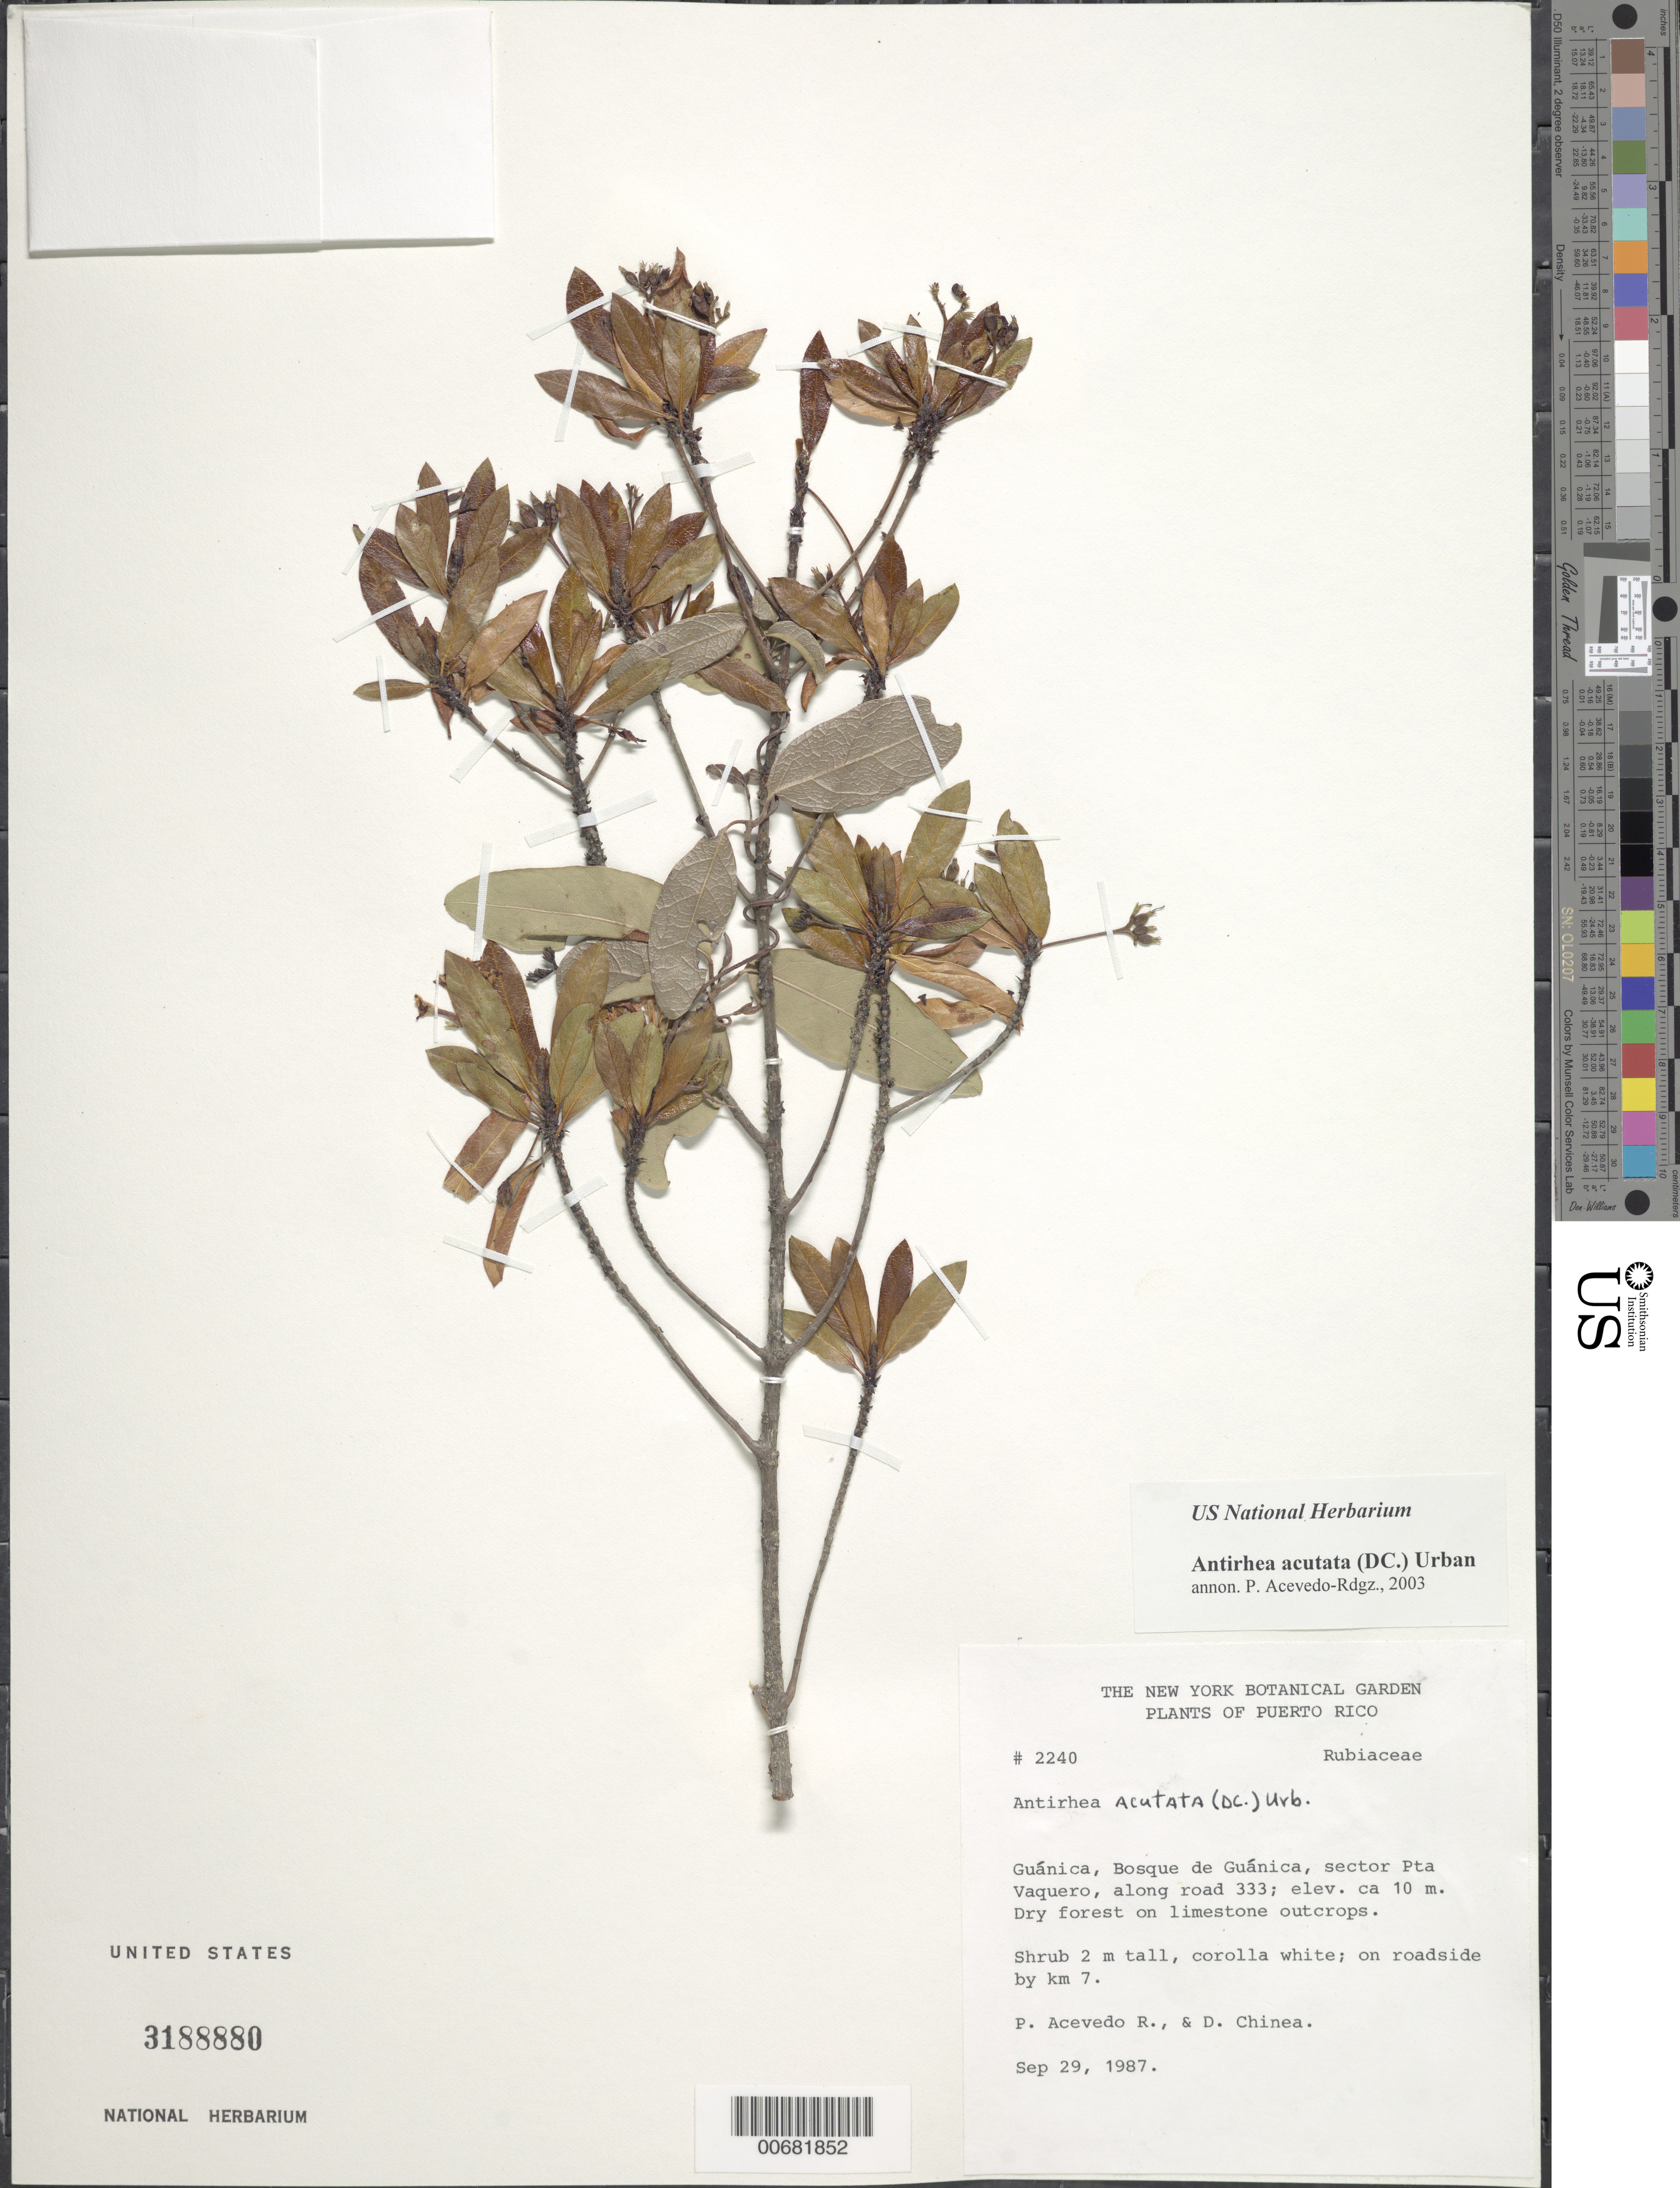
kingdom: Plantae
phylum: Tracheophyta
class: Magnoliopsida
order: Gentianales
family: Rubiaceae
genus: Antirhea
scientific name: Antirhea acutata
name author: (DC.) Urb.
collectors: P. Acevedo-Rodr. & D. Chinea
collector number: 2240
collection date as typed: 29 Sep 1987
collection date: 1987-09-29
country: Puerto Rico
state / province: Guánica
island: Puerto Rico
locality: Guánica; Guánica Forest Reserve.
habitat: Roadside.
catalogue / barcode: US 3188880